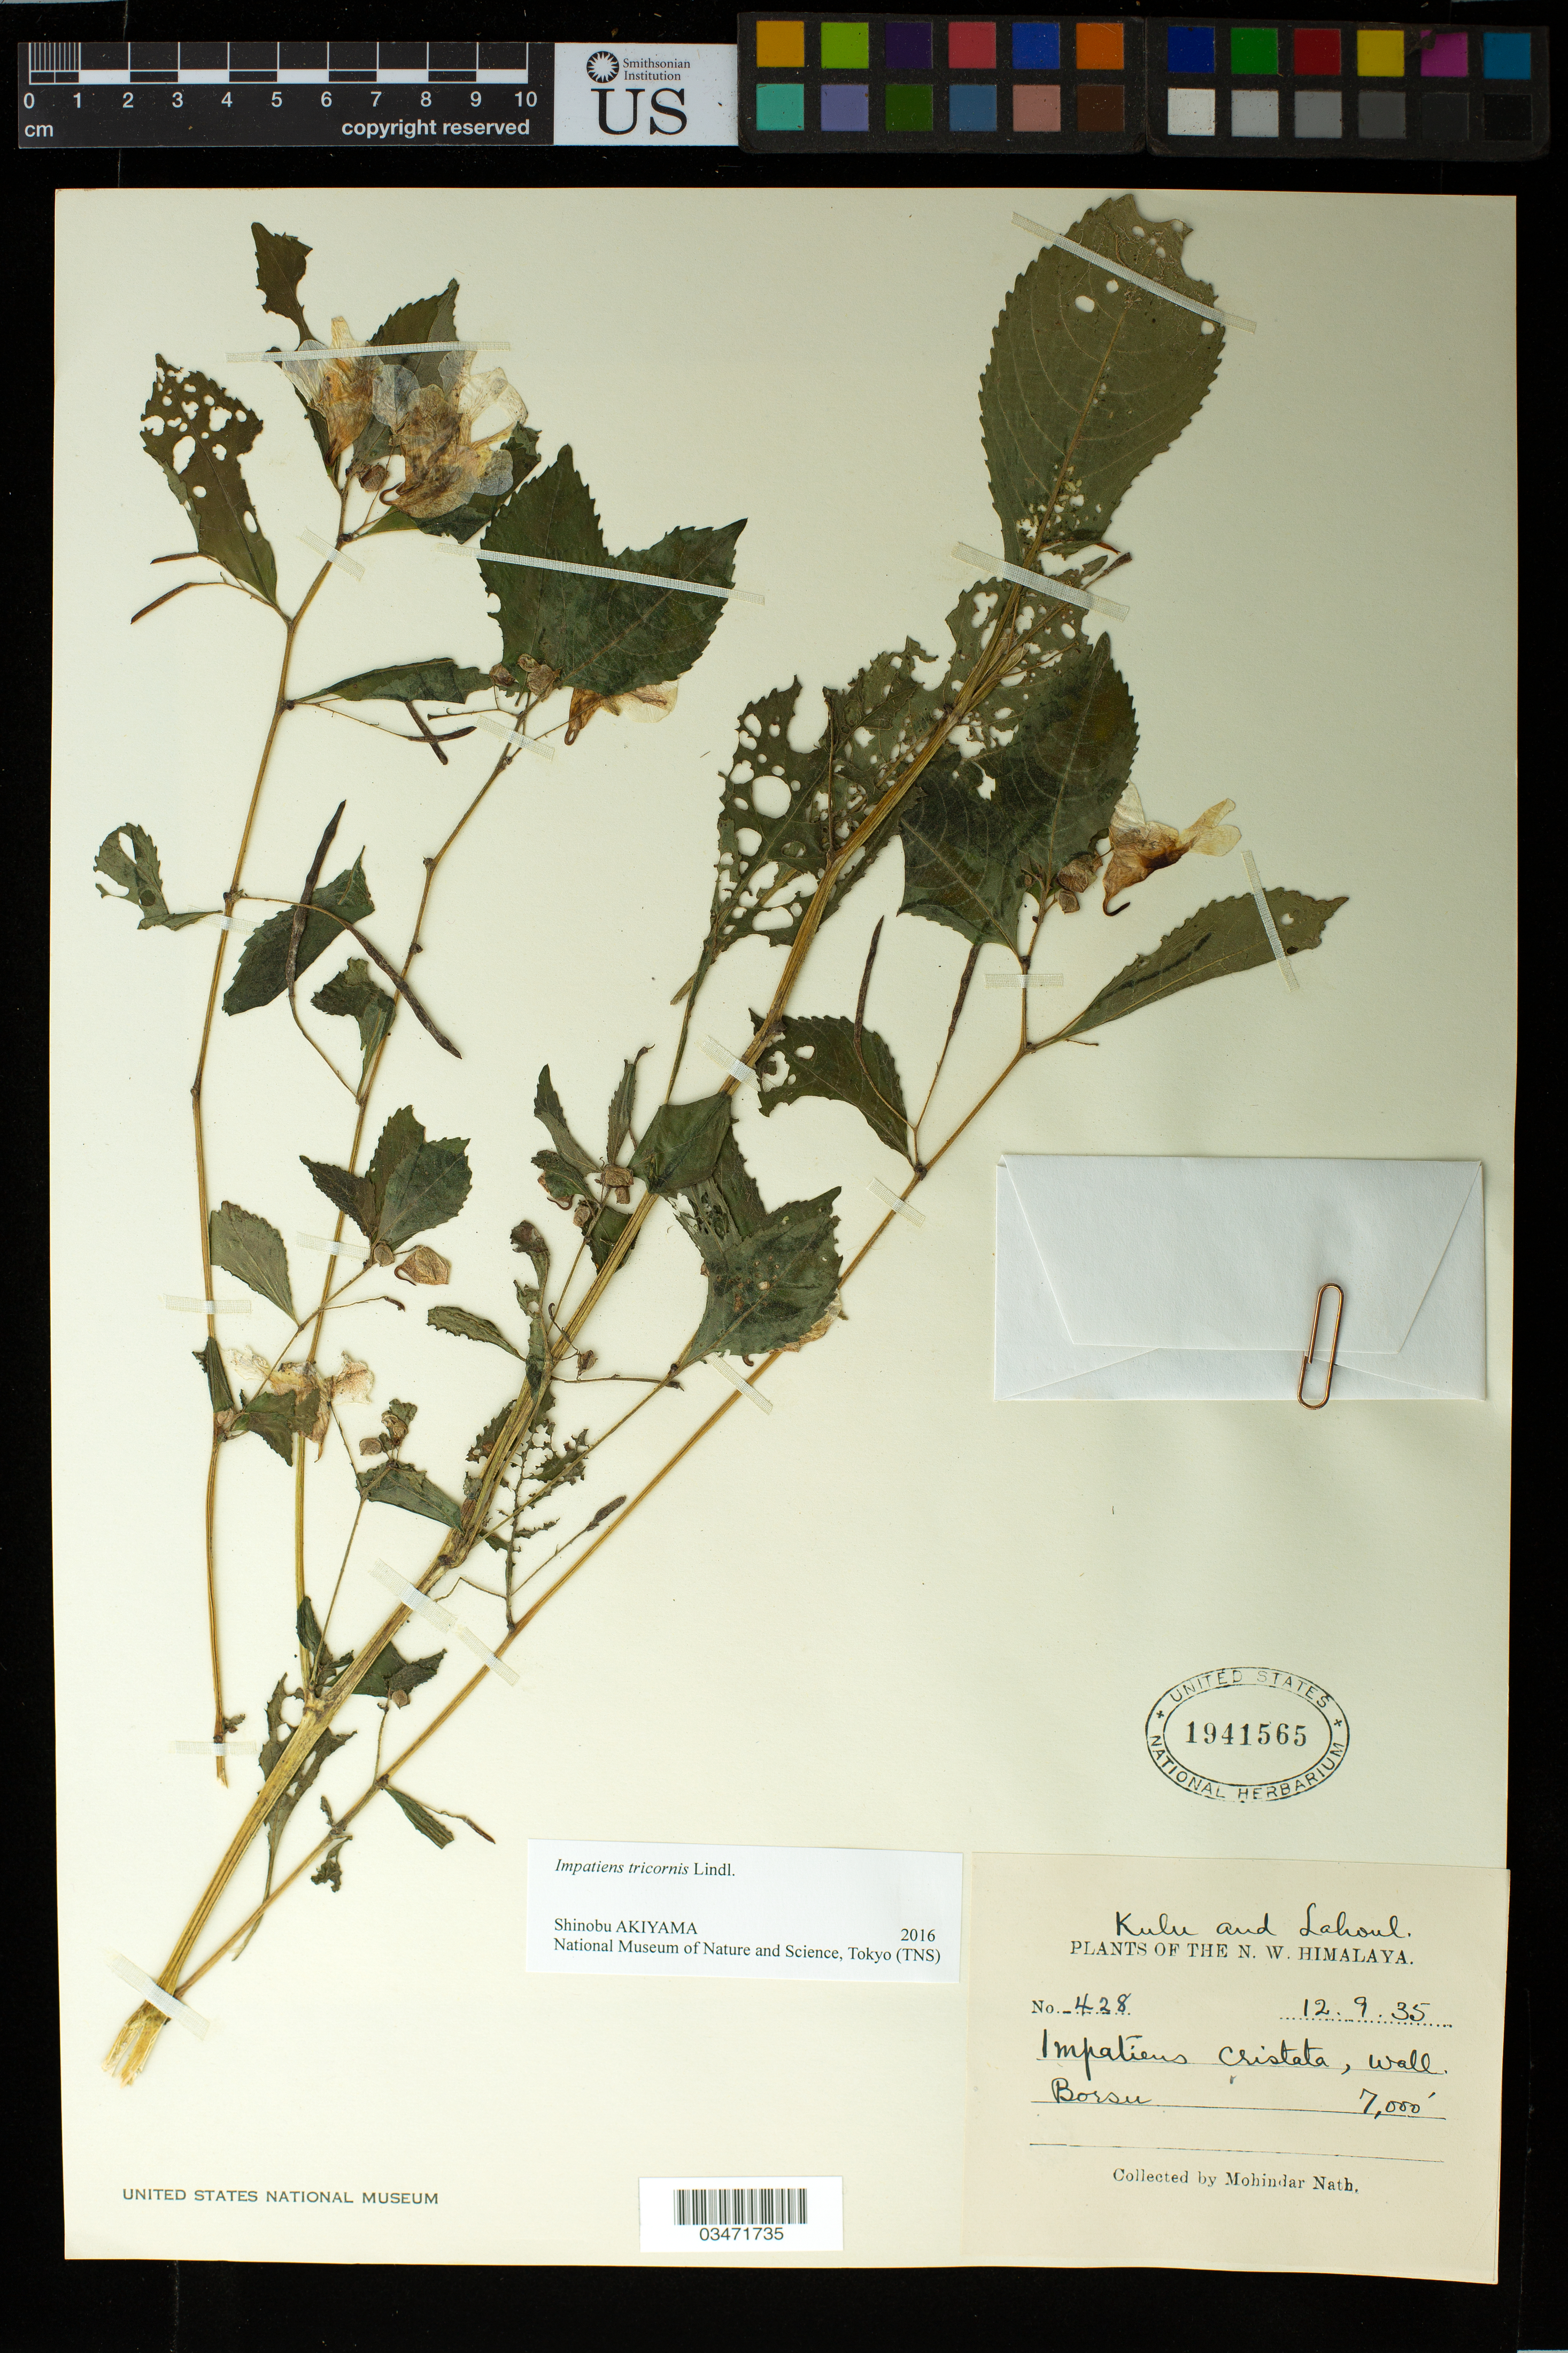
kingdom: Plantae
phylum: Tracheophyta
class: Magnoliopsida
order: Ericales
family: Balsaminaceae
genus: Impatiens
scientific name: Impatiens tricornis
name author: Lindl.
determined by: Akiyama, Shinobu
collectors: N. Mohindar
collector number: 428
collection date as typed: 12.9.35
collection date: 1935-09-12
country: India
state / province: Himachal Pradesh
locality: Kulu and Lahoul, Borsu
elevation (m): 2134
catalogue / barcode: US 1941565